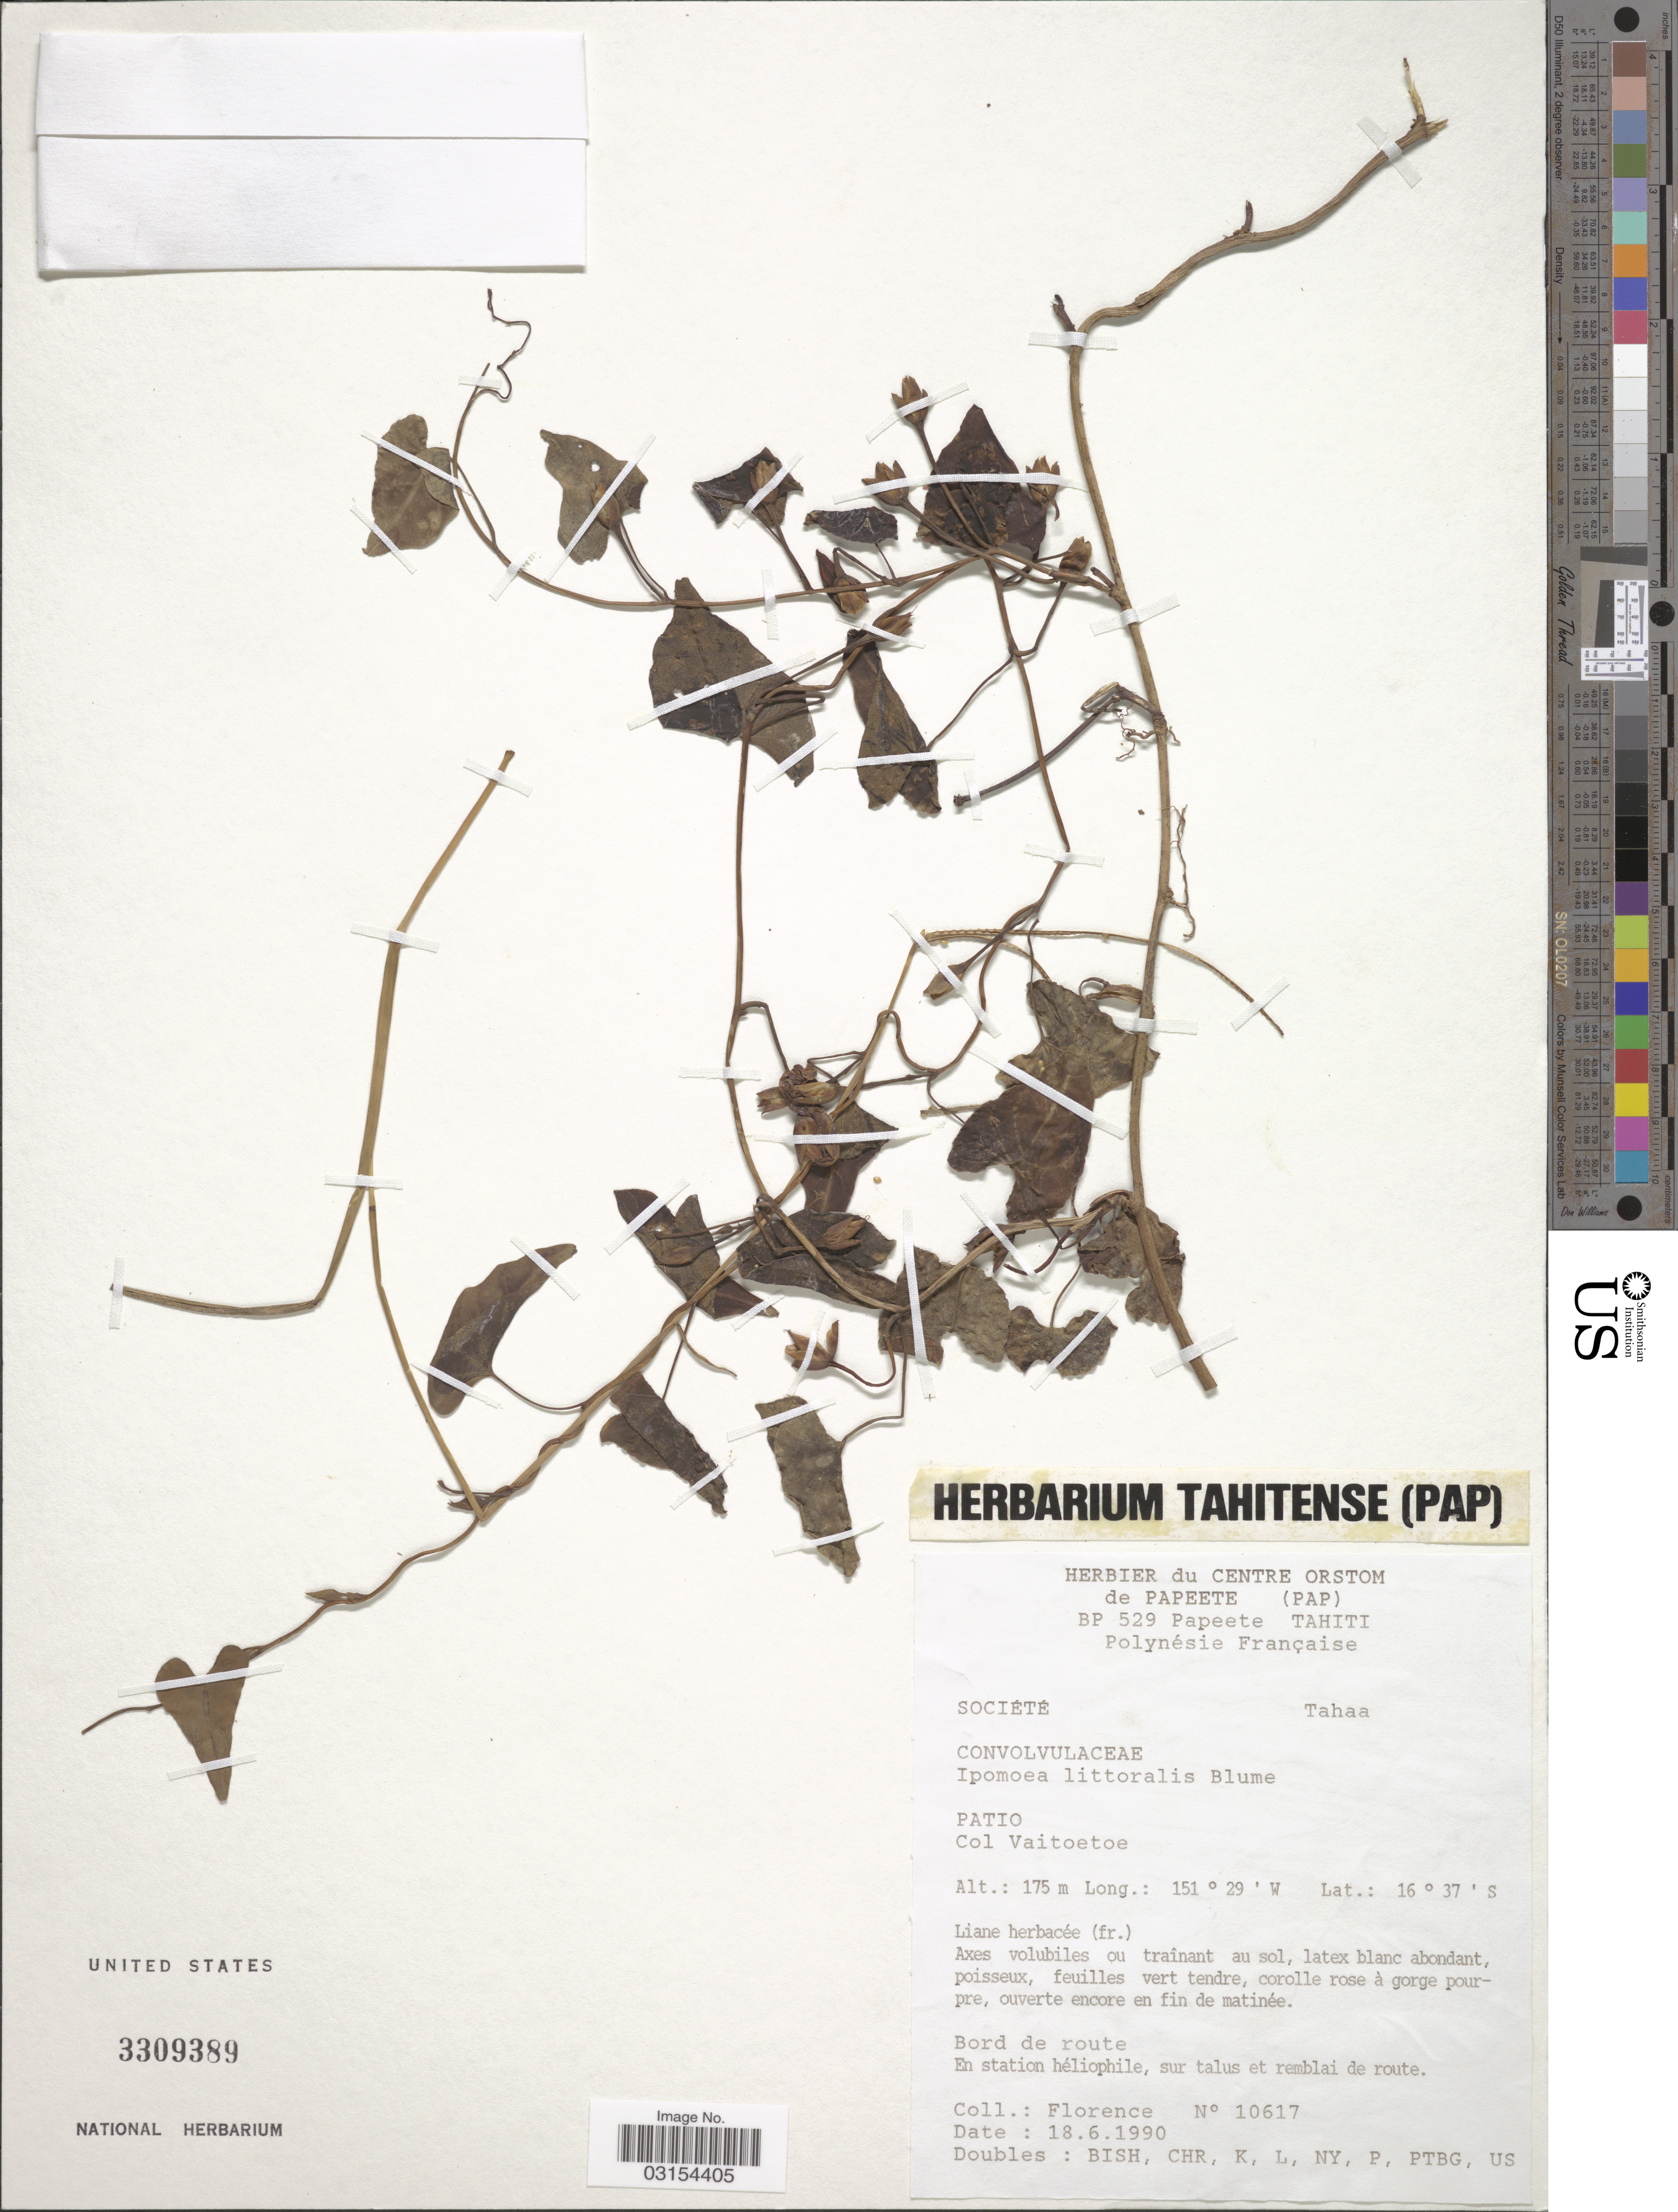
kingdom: Plantae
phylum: Tracheophyta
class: Magnoliopsida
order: Solanales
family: Convolvulaceae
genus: Ipomoea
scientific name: Ipomoea littoralis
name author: Blume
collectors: -. Florence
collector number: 10617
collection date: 1990-06-18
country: French Polynesia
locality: Société. Tahaa. Patio. Col Vaitoetoe.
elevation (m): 175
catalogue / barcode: US 3309389